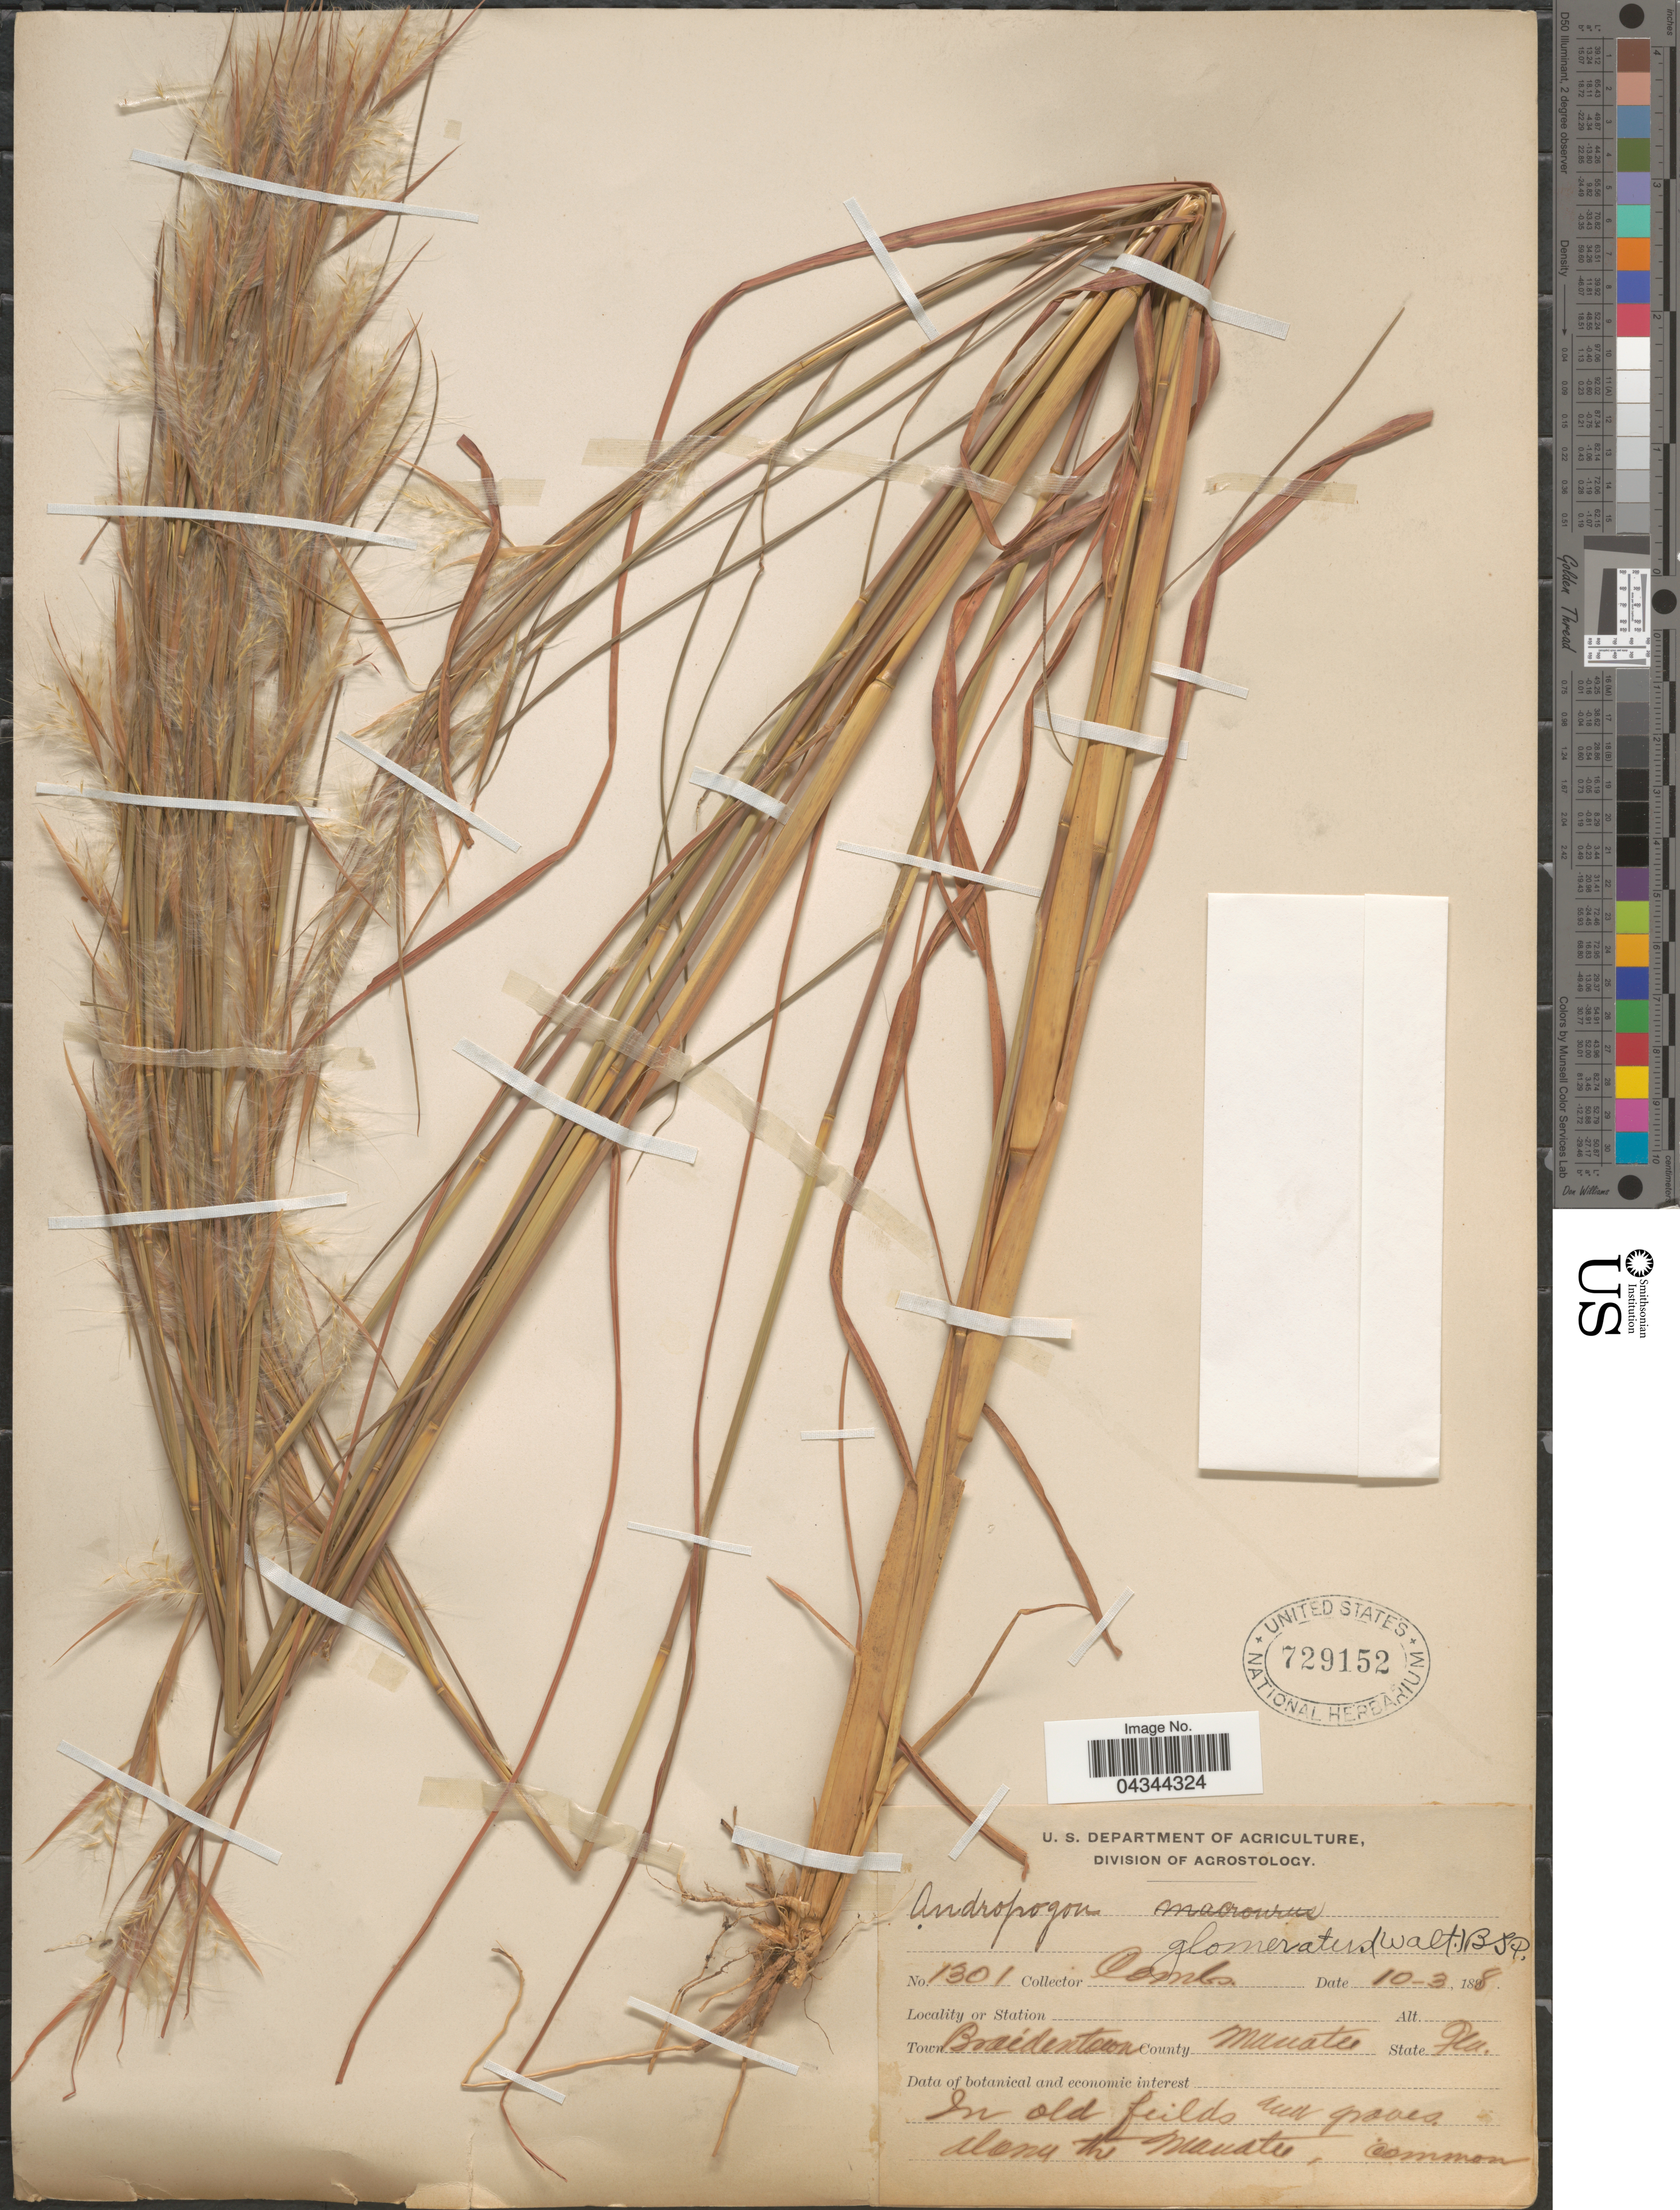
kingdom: Plantae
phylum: Tracheophyta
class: Liliopsida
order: Poales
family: Poaceae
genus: Andropogon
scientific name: Andropogon virginicus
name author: L.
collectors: -. Combs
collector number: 1301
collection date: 1898-10-03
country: United States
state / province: Florida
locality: Braidentown. County Manatee. In old fields and graves, along the Manatee.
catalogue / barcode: US 729152